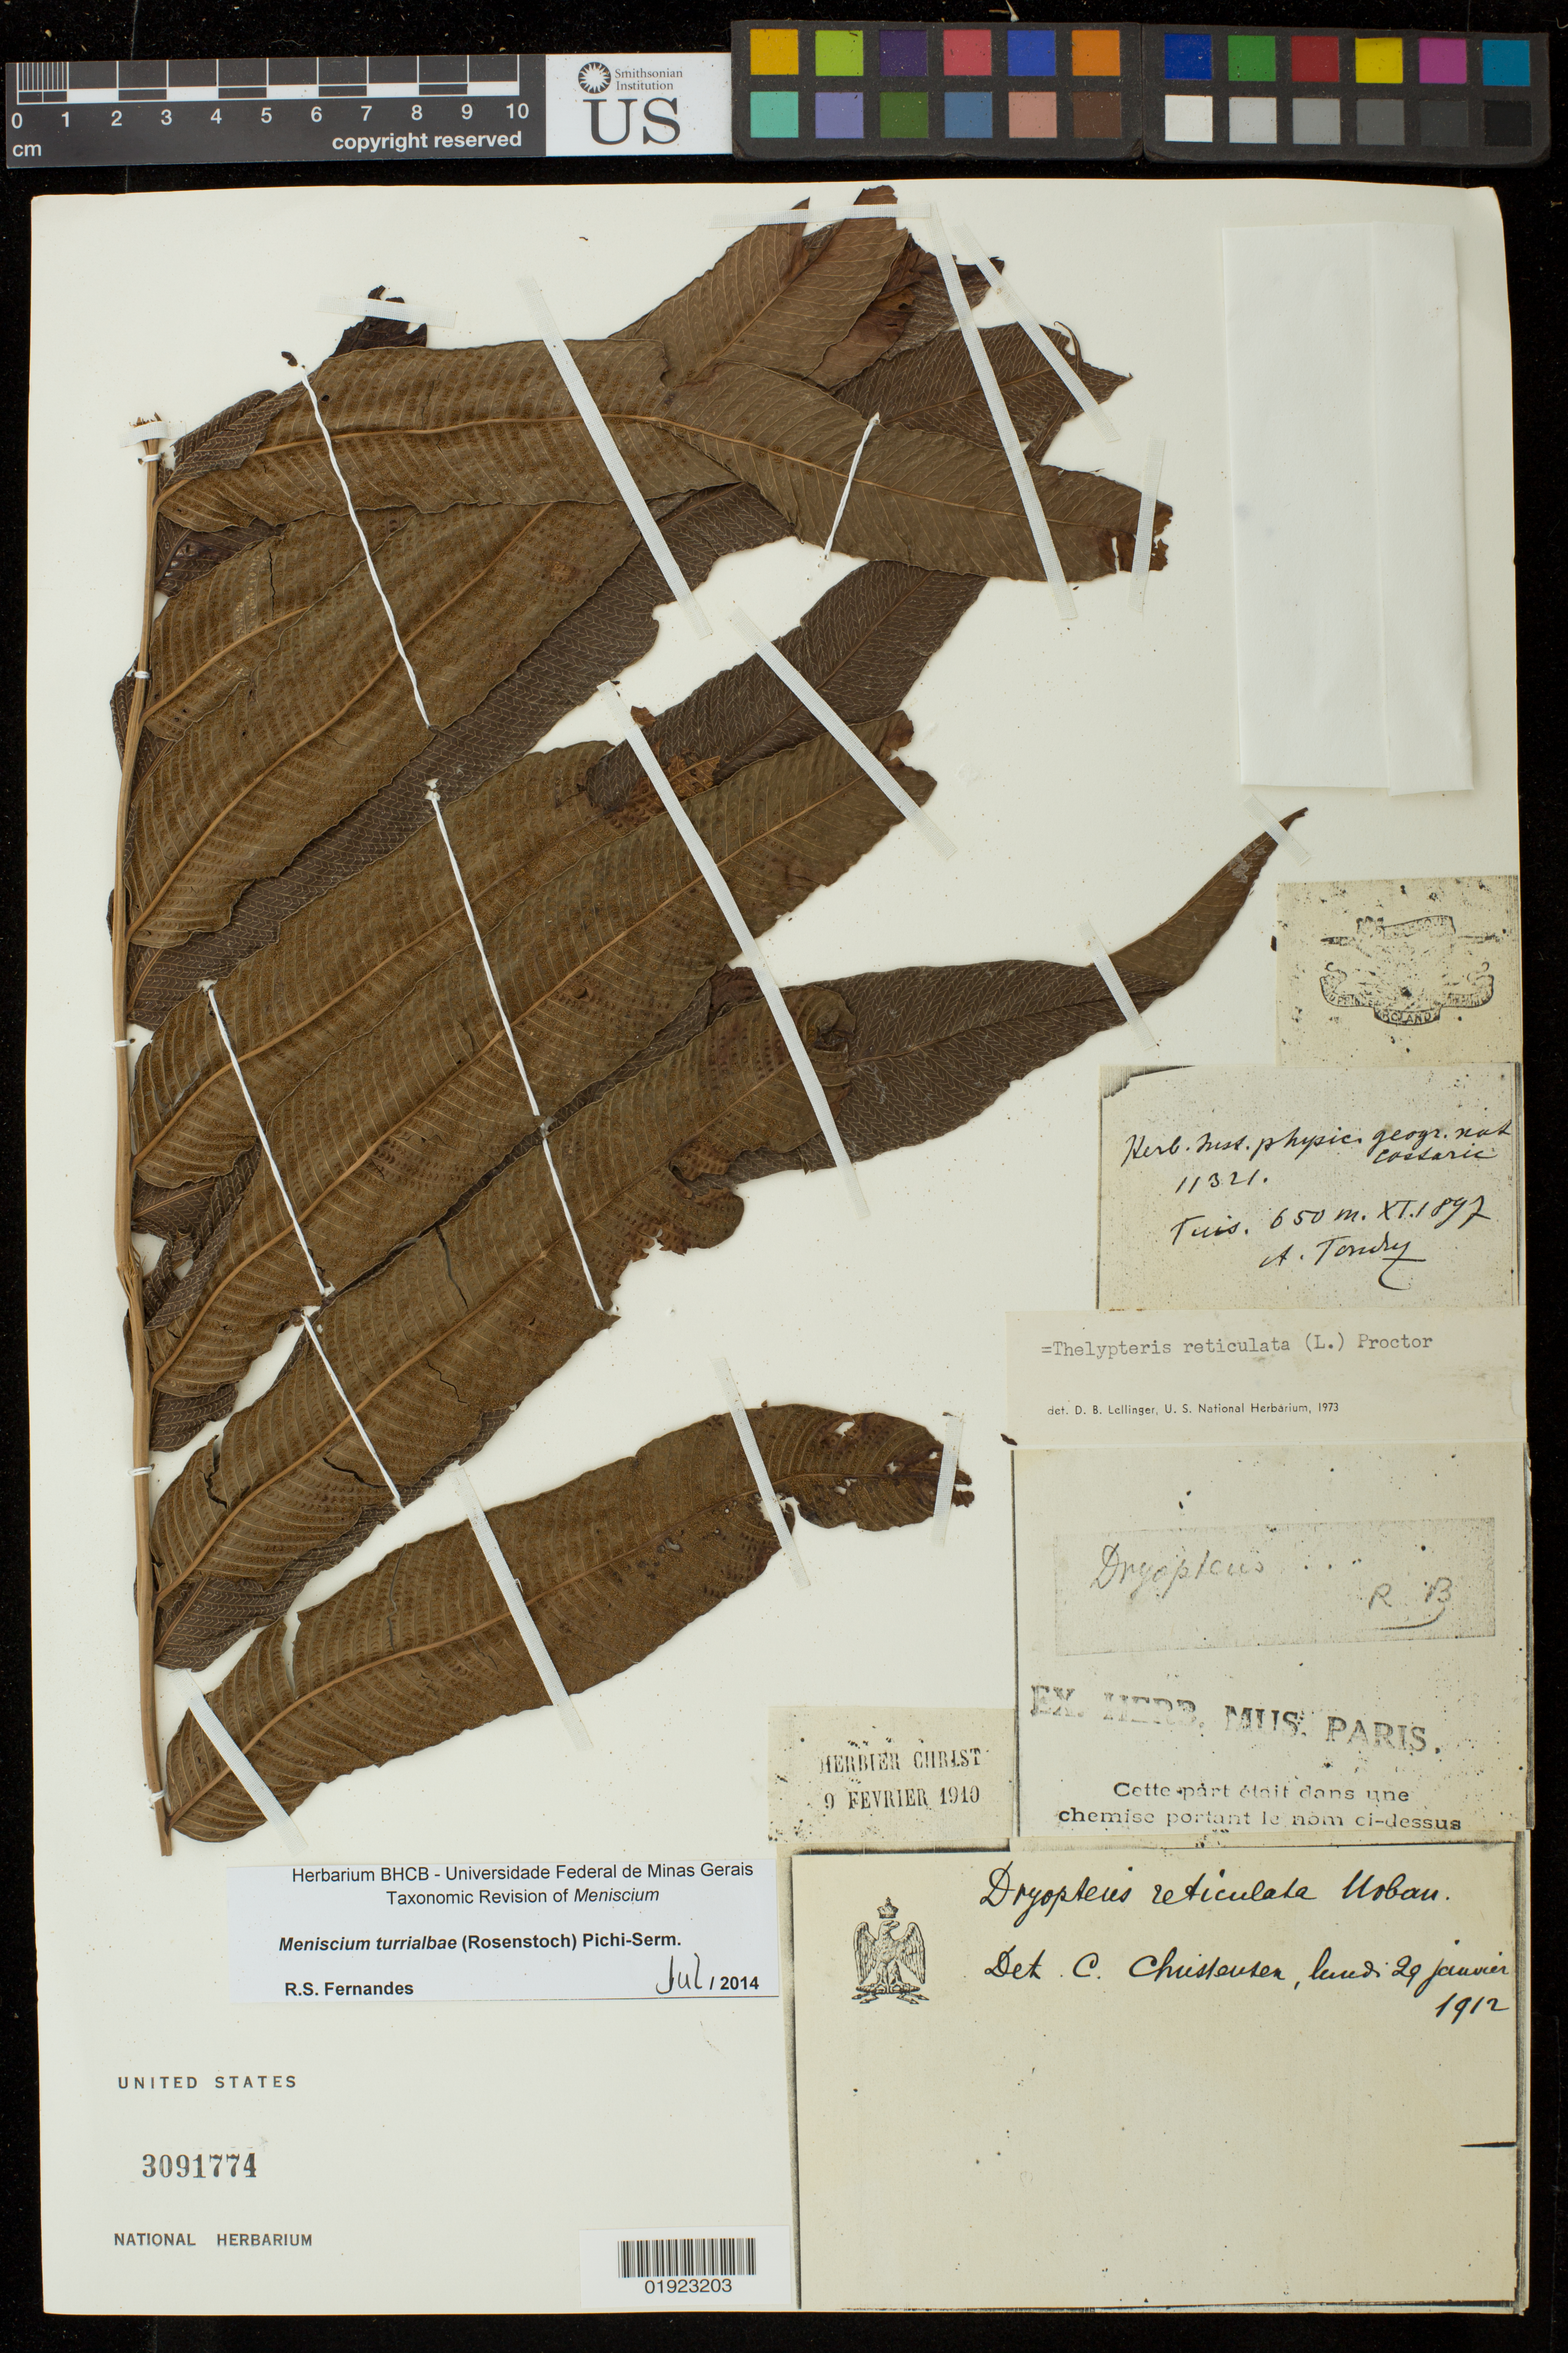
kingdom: Plantae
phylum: Tracheophyta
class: Polypodiopsida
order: Polypodiales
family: Thelypteridaceae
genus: Meniscium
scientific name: Meniscium turrialbae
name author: (Rosenst.) Pic. Serm.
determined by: Fernandes, R. S.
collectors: A. Tonduz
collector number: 11321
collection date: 1892-11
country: Costa Rica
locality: Tuis.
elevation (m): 650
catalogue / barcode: US 3091774